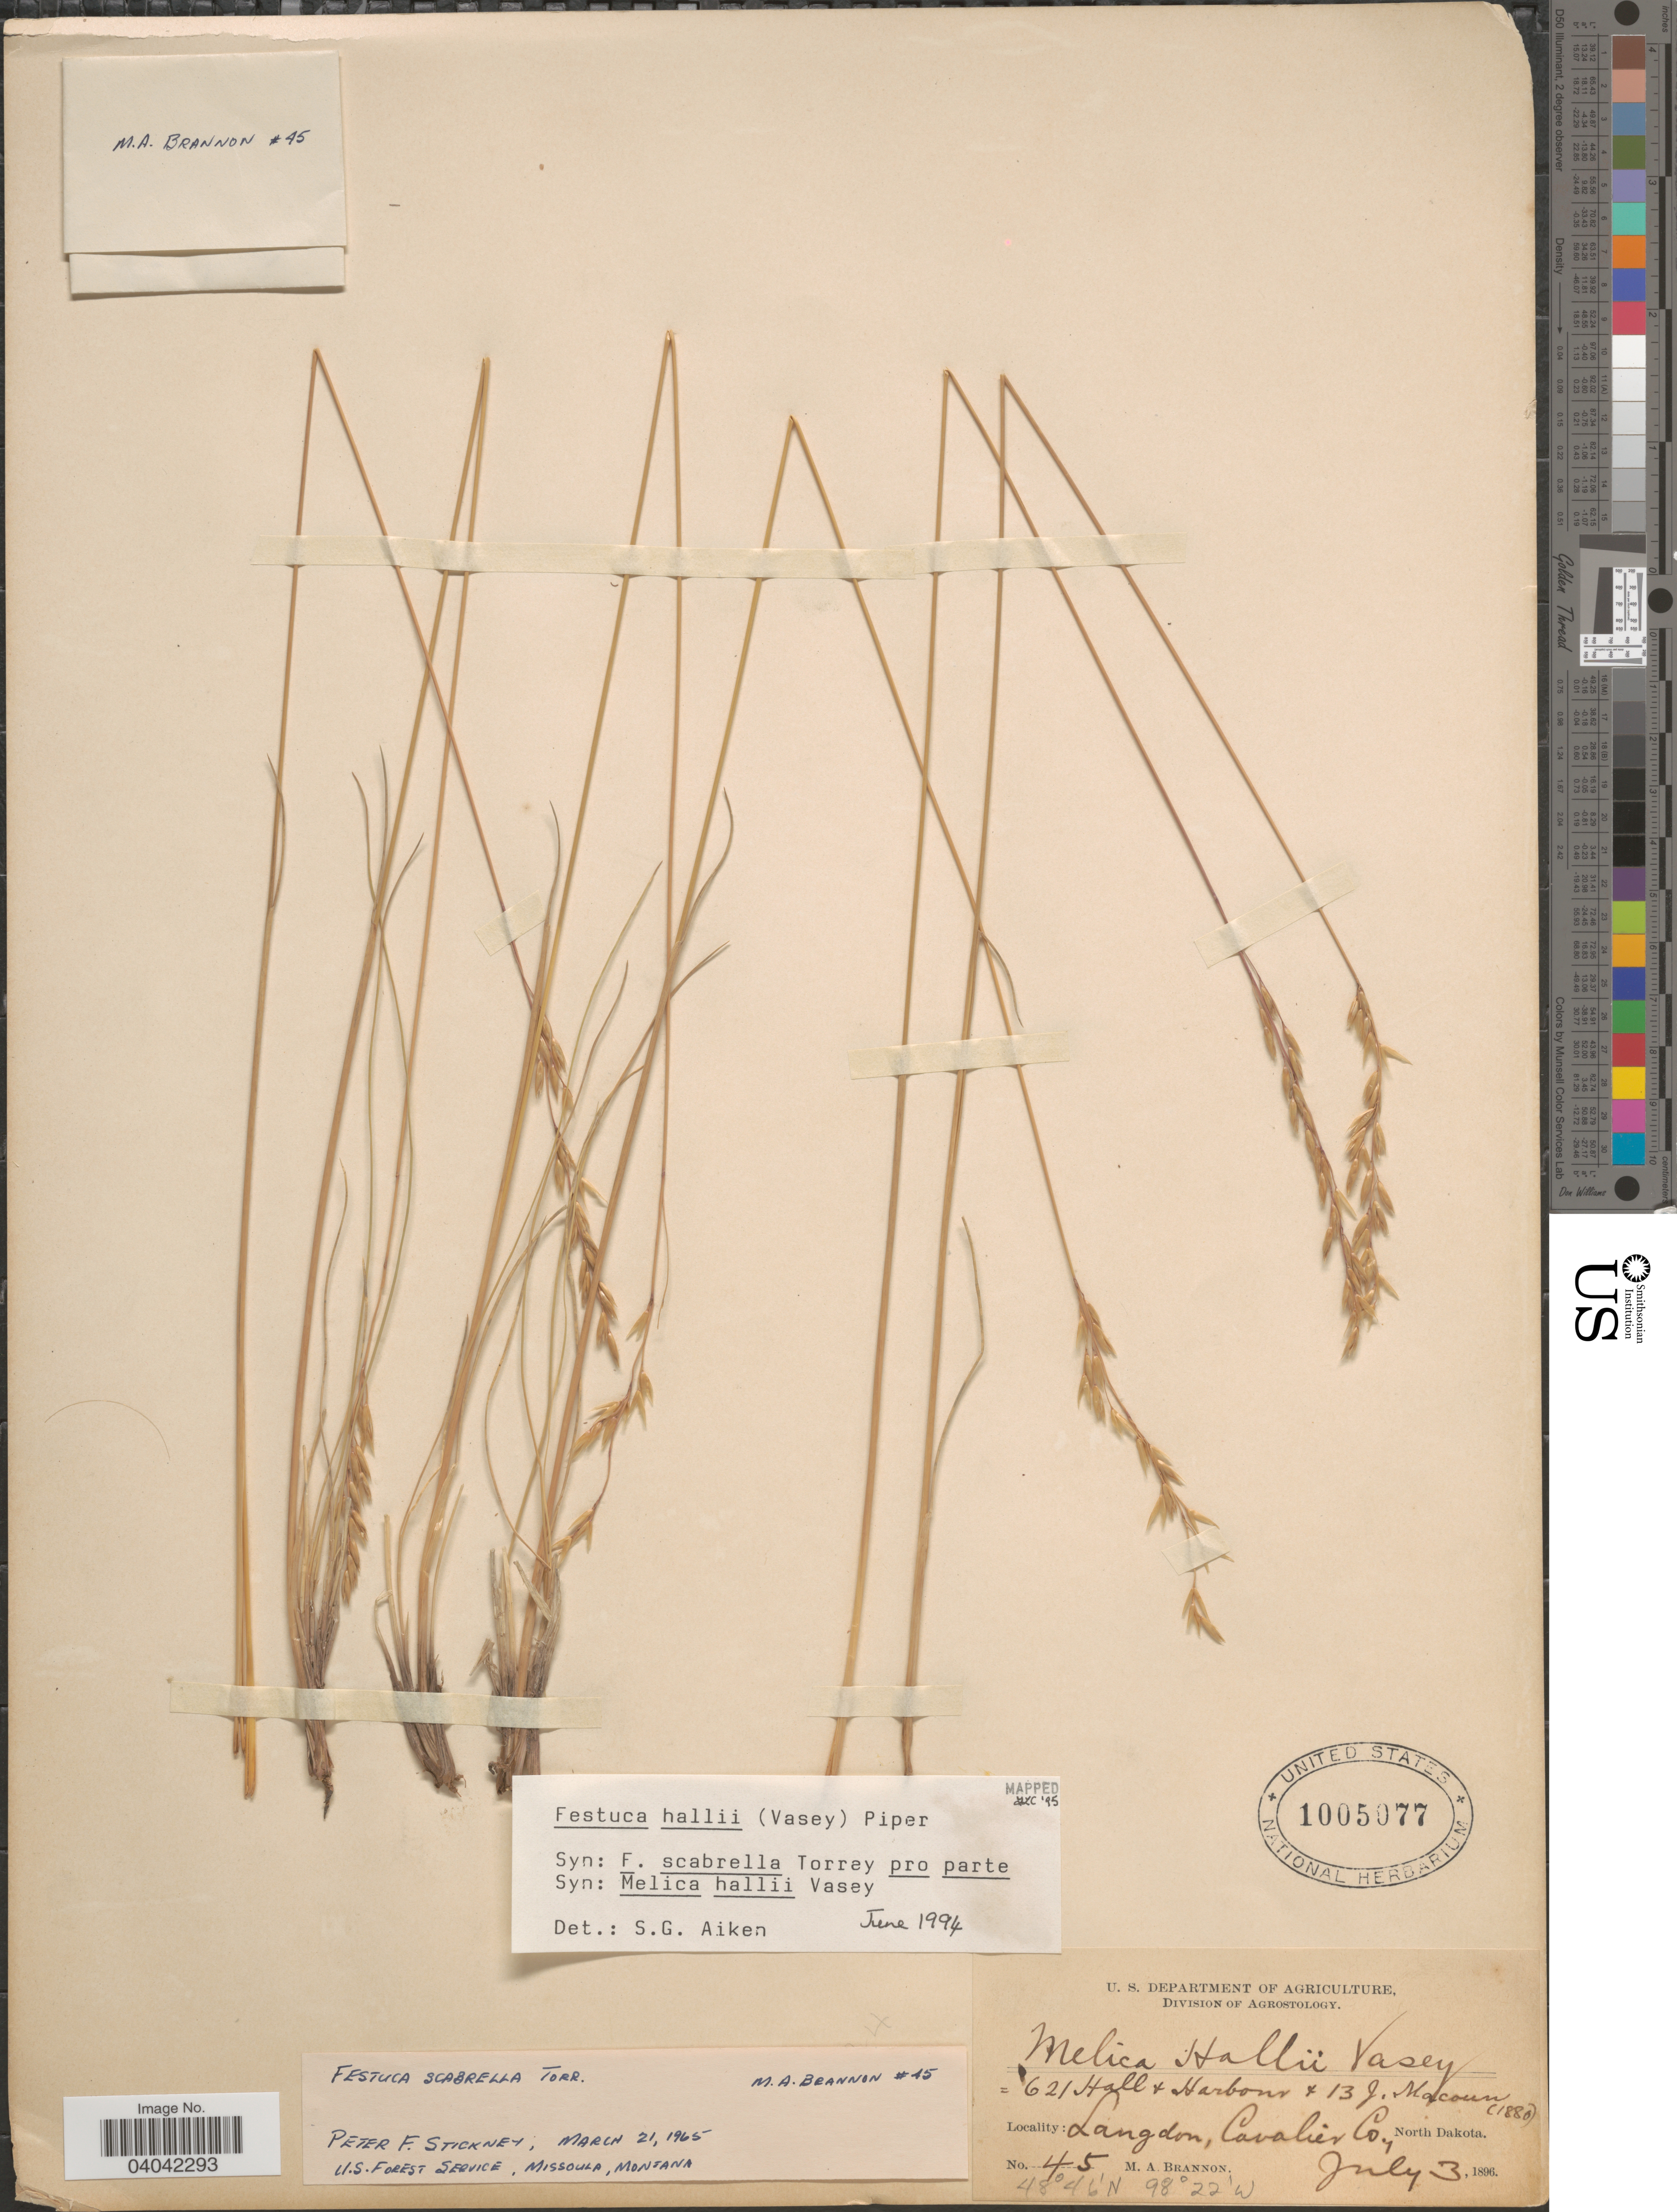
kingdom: Plantae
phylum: Tracheophyta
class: Liliopsida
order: Poales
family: Poaceae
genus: Festuca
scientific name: Festuca hallii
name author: (Vasey) Piper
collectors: M. Brannon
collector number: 45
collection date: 1896-07-03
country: United States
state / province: North Dakota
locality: Langdon, Cavalier Co.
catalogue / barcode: US 1005077